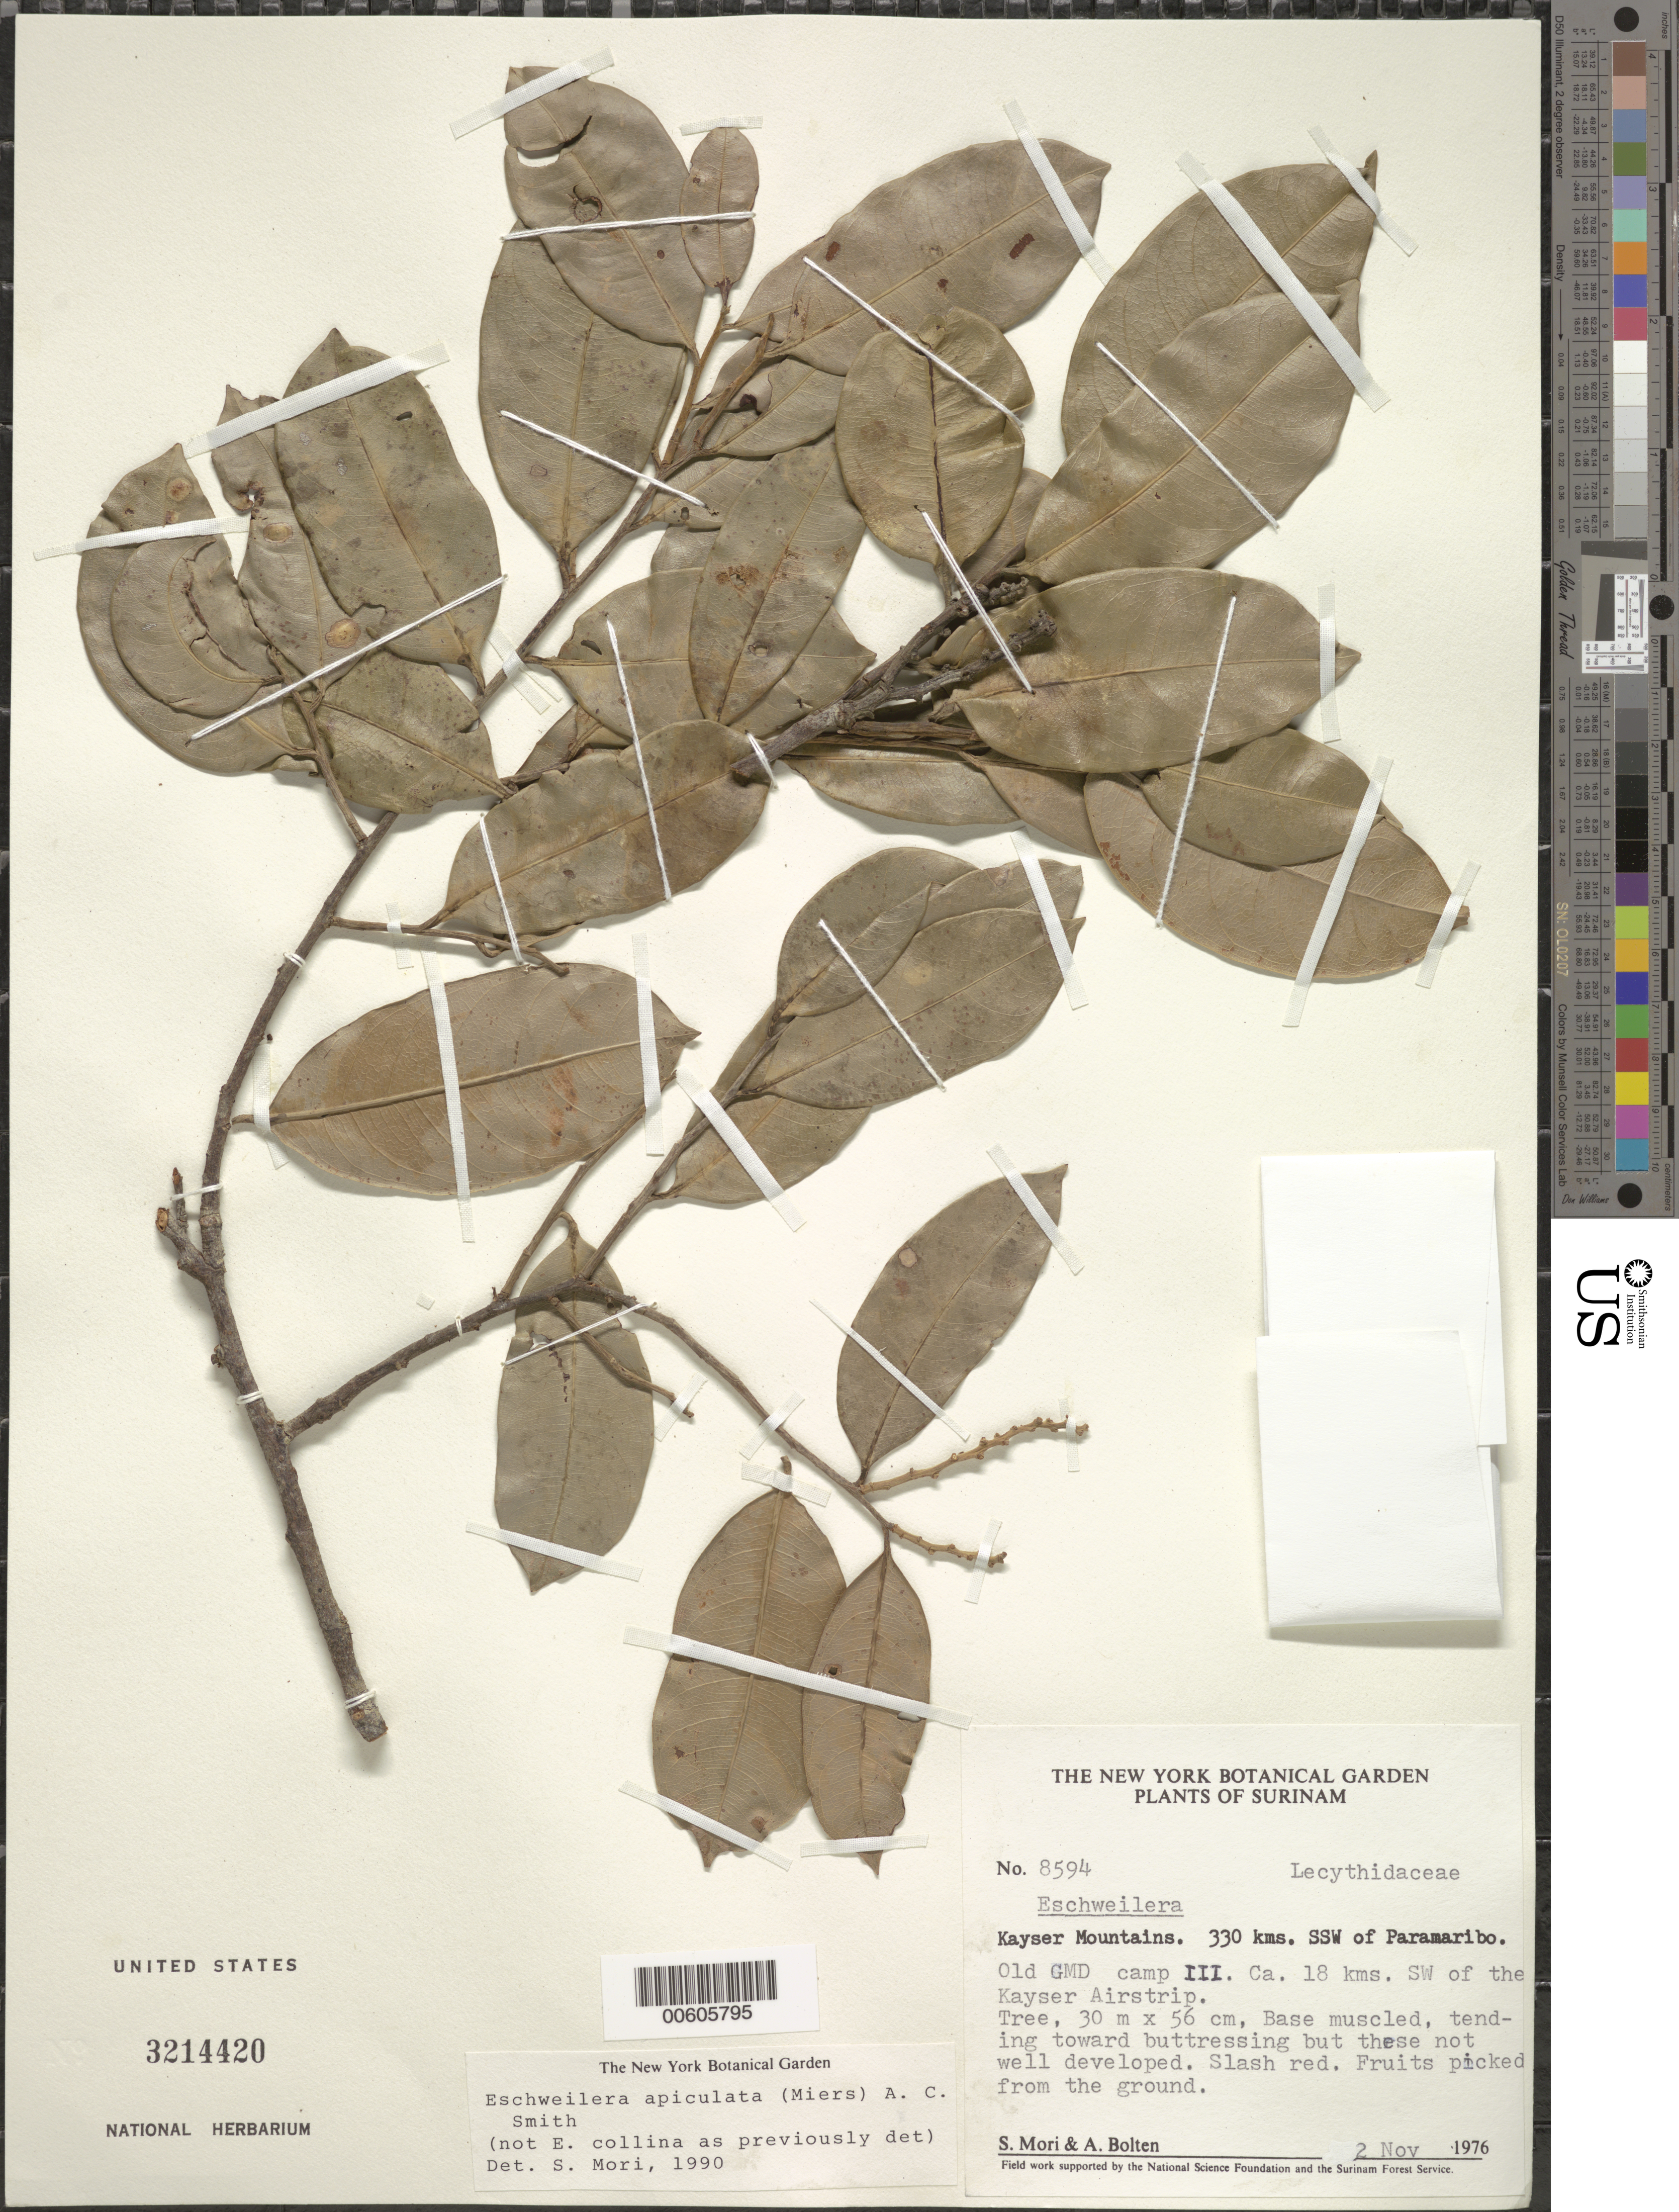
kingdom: Plantae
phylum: Tracheophyta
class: Magnoliopsida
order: Ericales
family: Lecythidaceae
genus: Eschweilera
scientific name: Eschweilera apiculata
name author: (Miers) A.C. Sm.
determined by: Mori, Scott A.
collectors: S. Mori & A. Bolten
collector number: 8594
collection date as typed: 2-Nov-76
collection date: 1976-11-02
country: Suriname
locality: Kayser Mountains, 330 Km SSW of Paramaribo, 18 km SW of Kayser Airstrip, old GMD camp III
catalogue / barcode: US 3214420